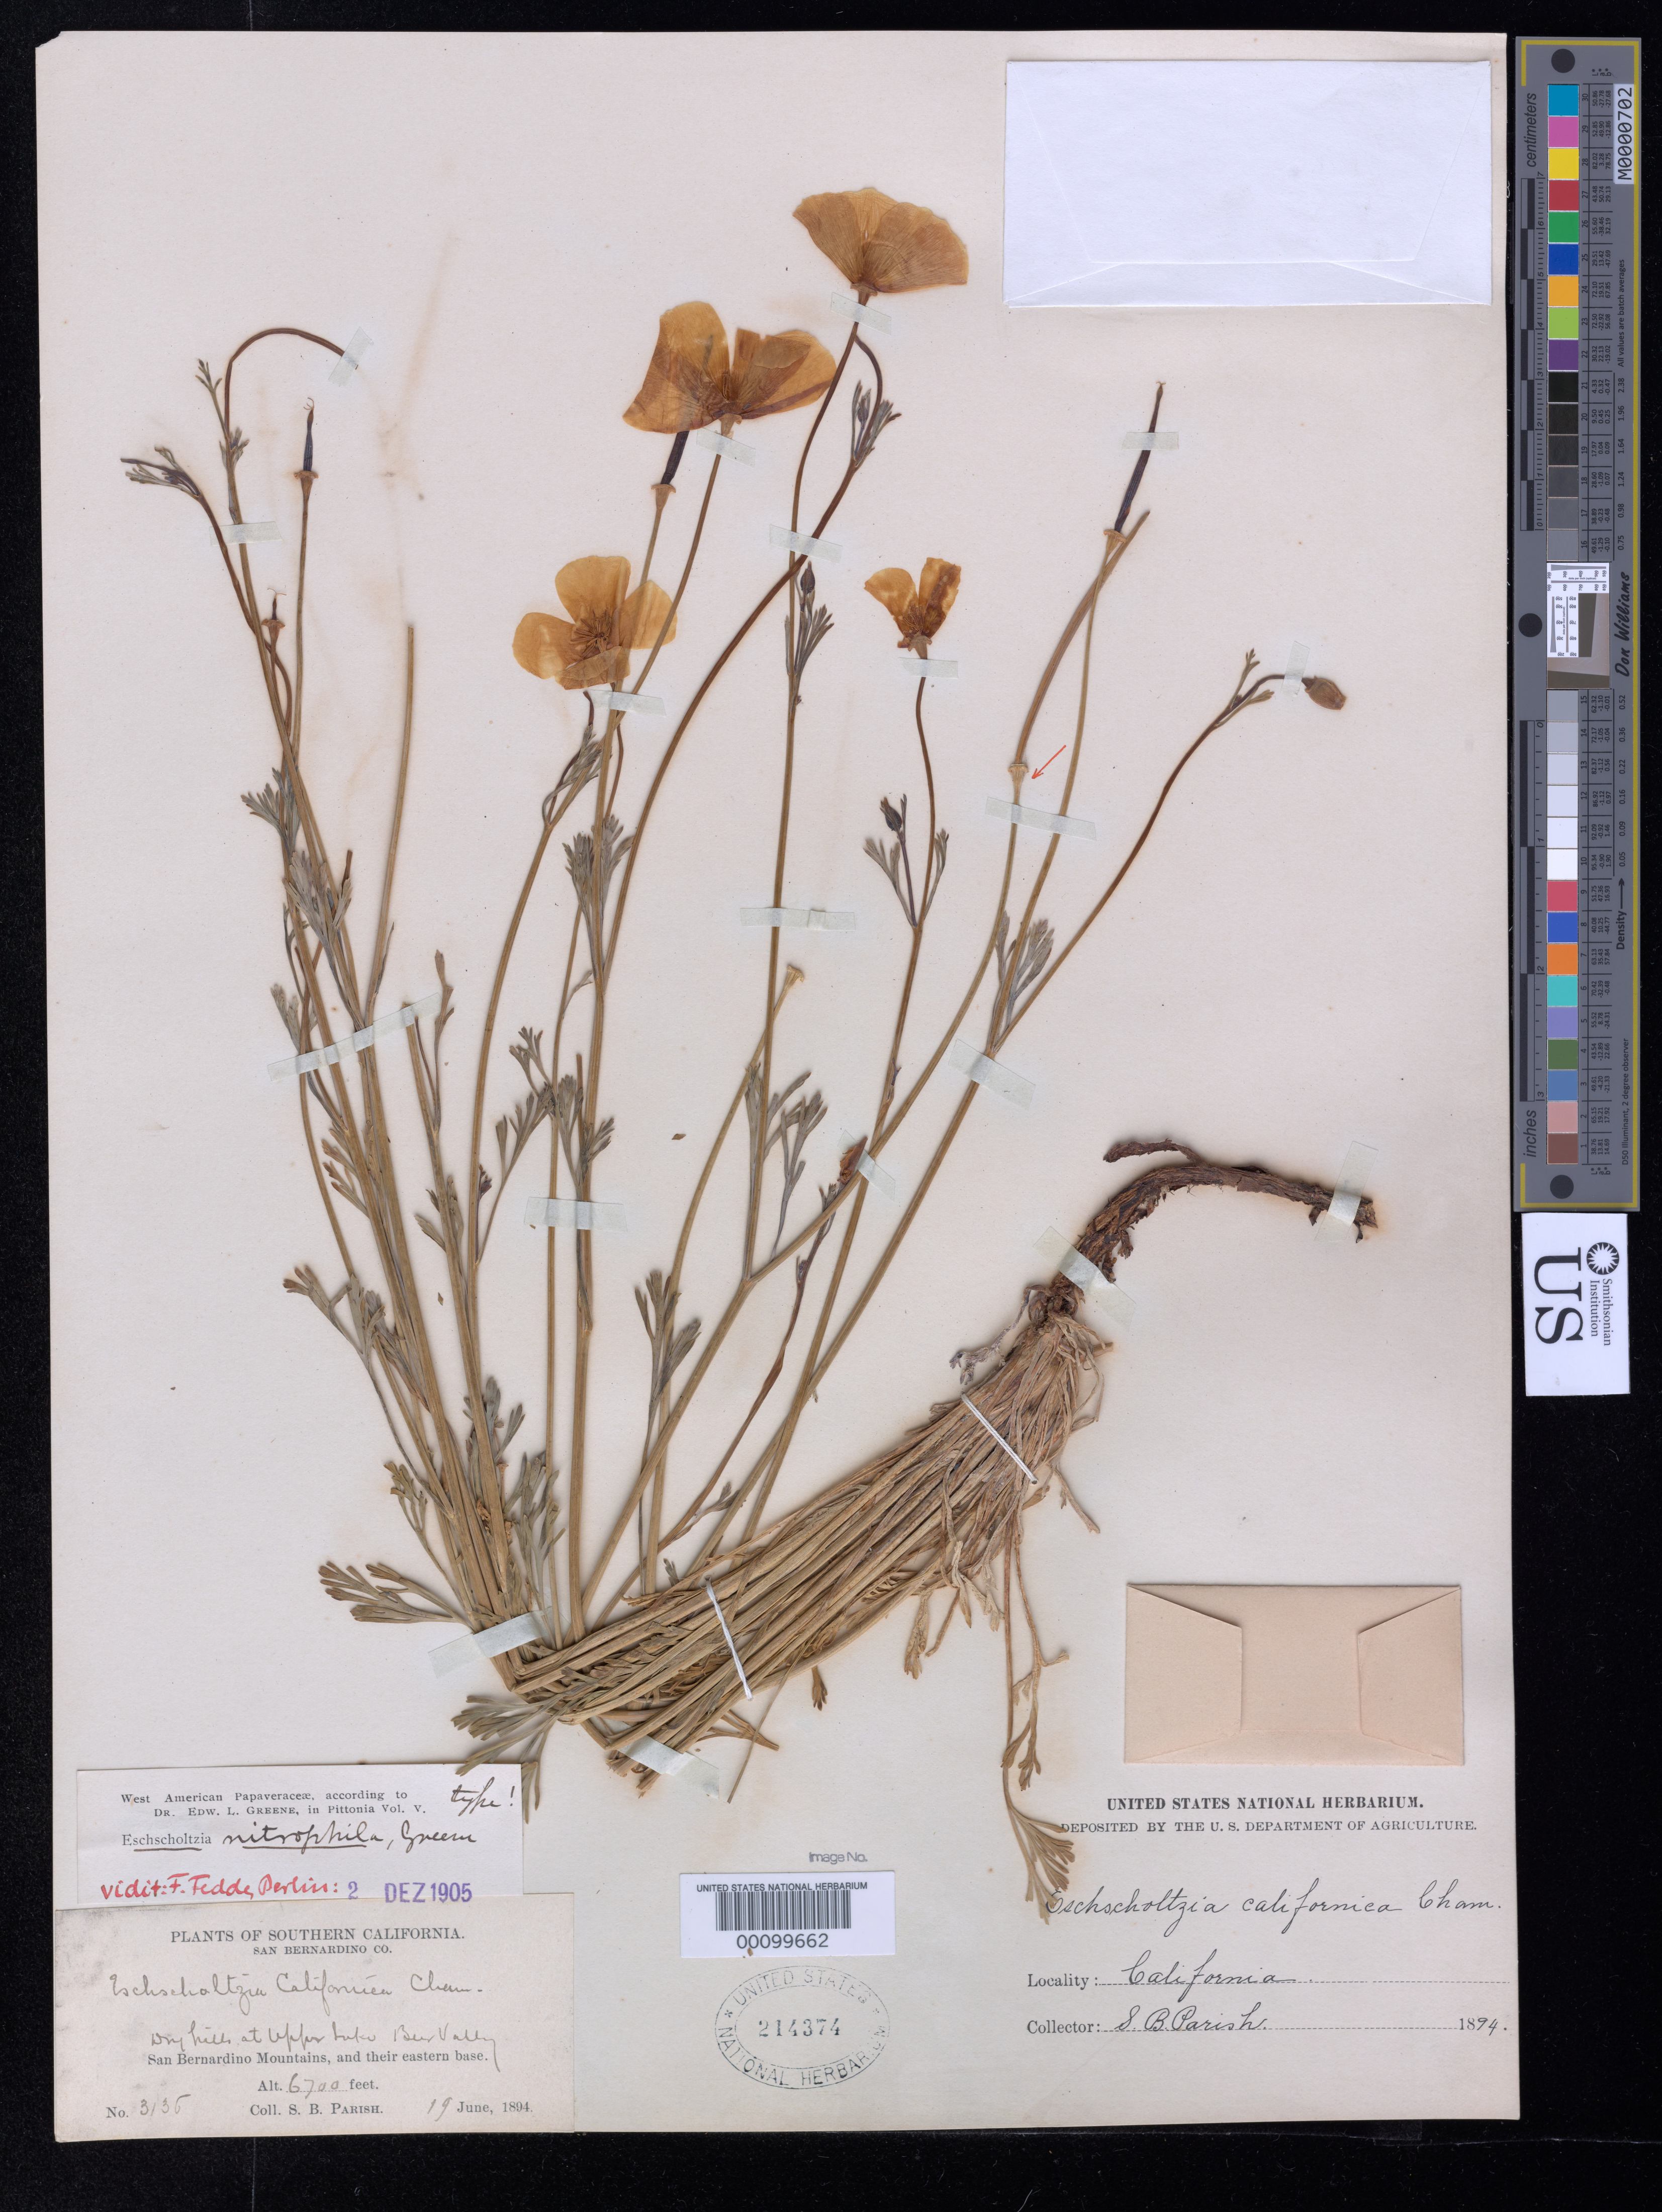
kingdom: Plantae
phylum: Tracheophyta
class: Magnoliopsida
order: Ranunculales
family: Papaveraceae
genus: Eschscholzia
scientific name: Eschscholzia nitrophila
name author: Greene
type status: Isotype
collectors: S. B. Parish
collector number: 3136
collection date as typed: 19 Jun 1894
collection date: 1894-06-19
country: United States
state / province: California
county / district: San Bernardino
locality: Bear Valley, San Bernardino mountains.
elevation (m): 610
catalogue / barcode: US 214374